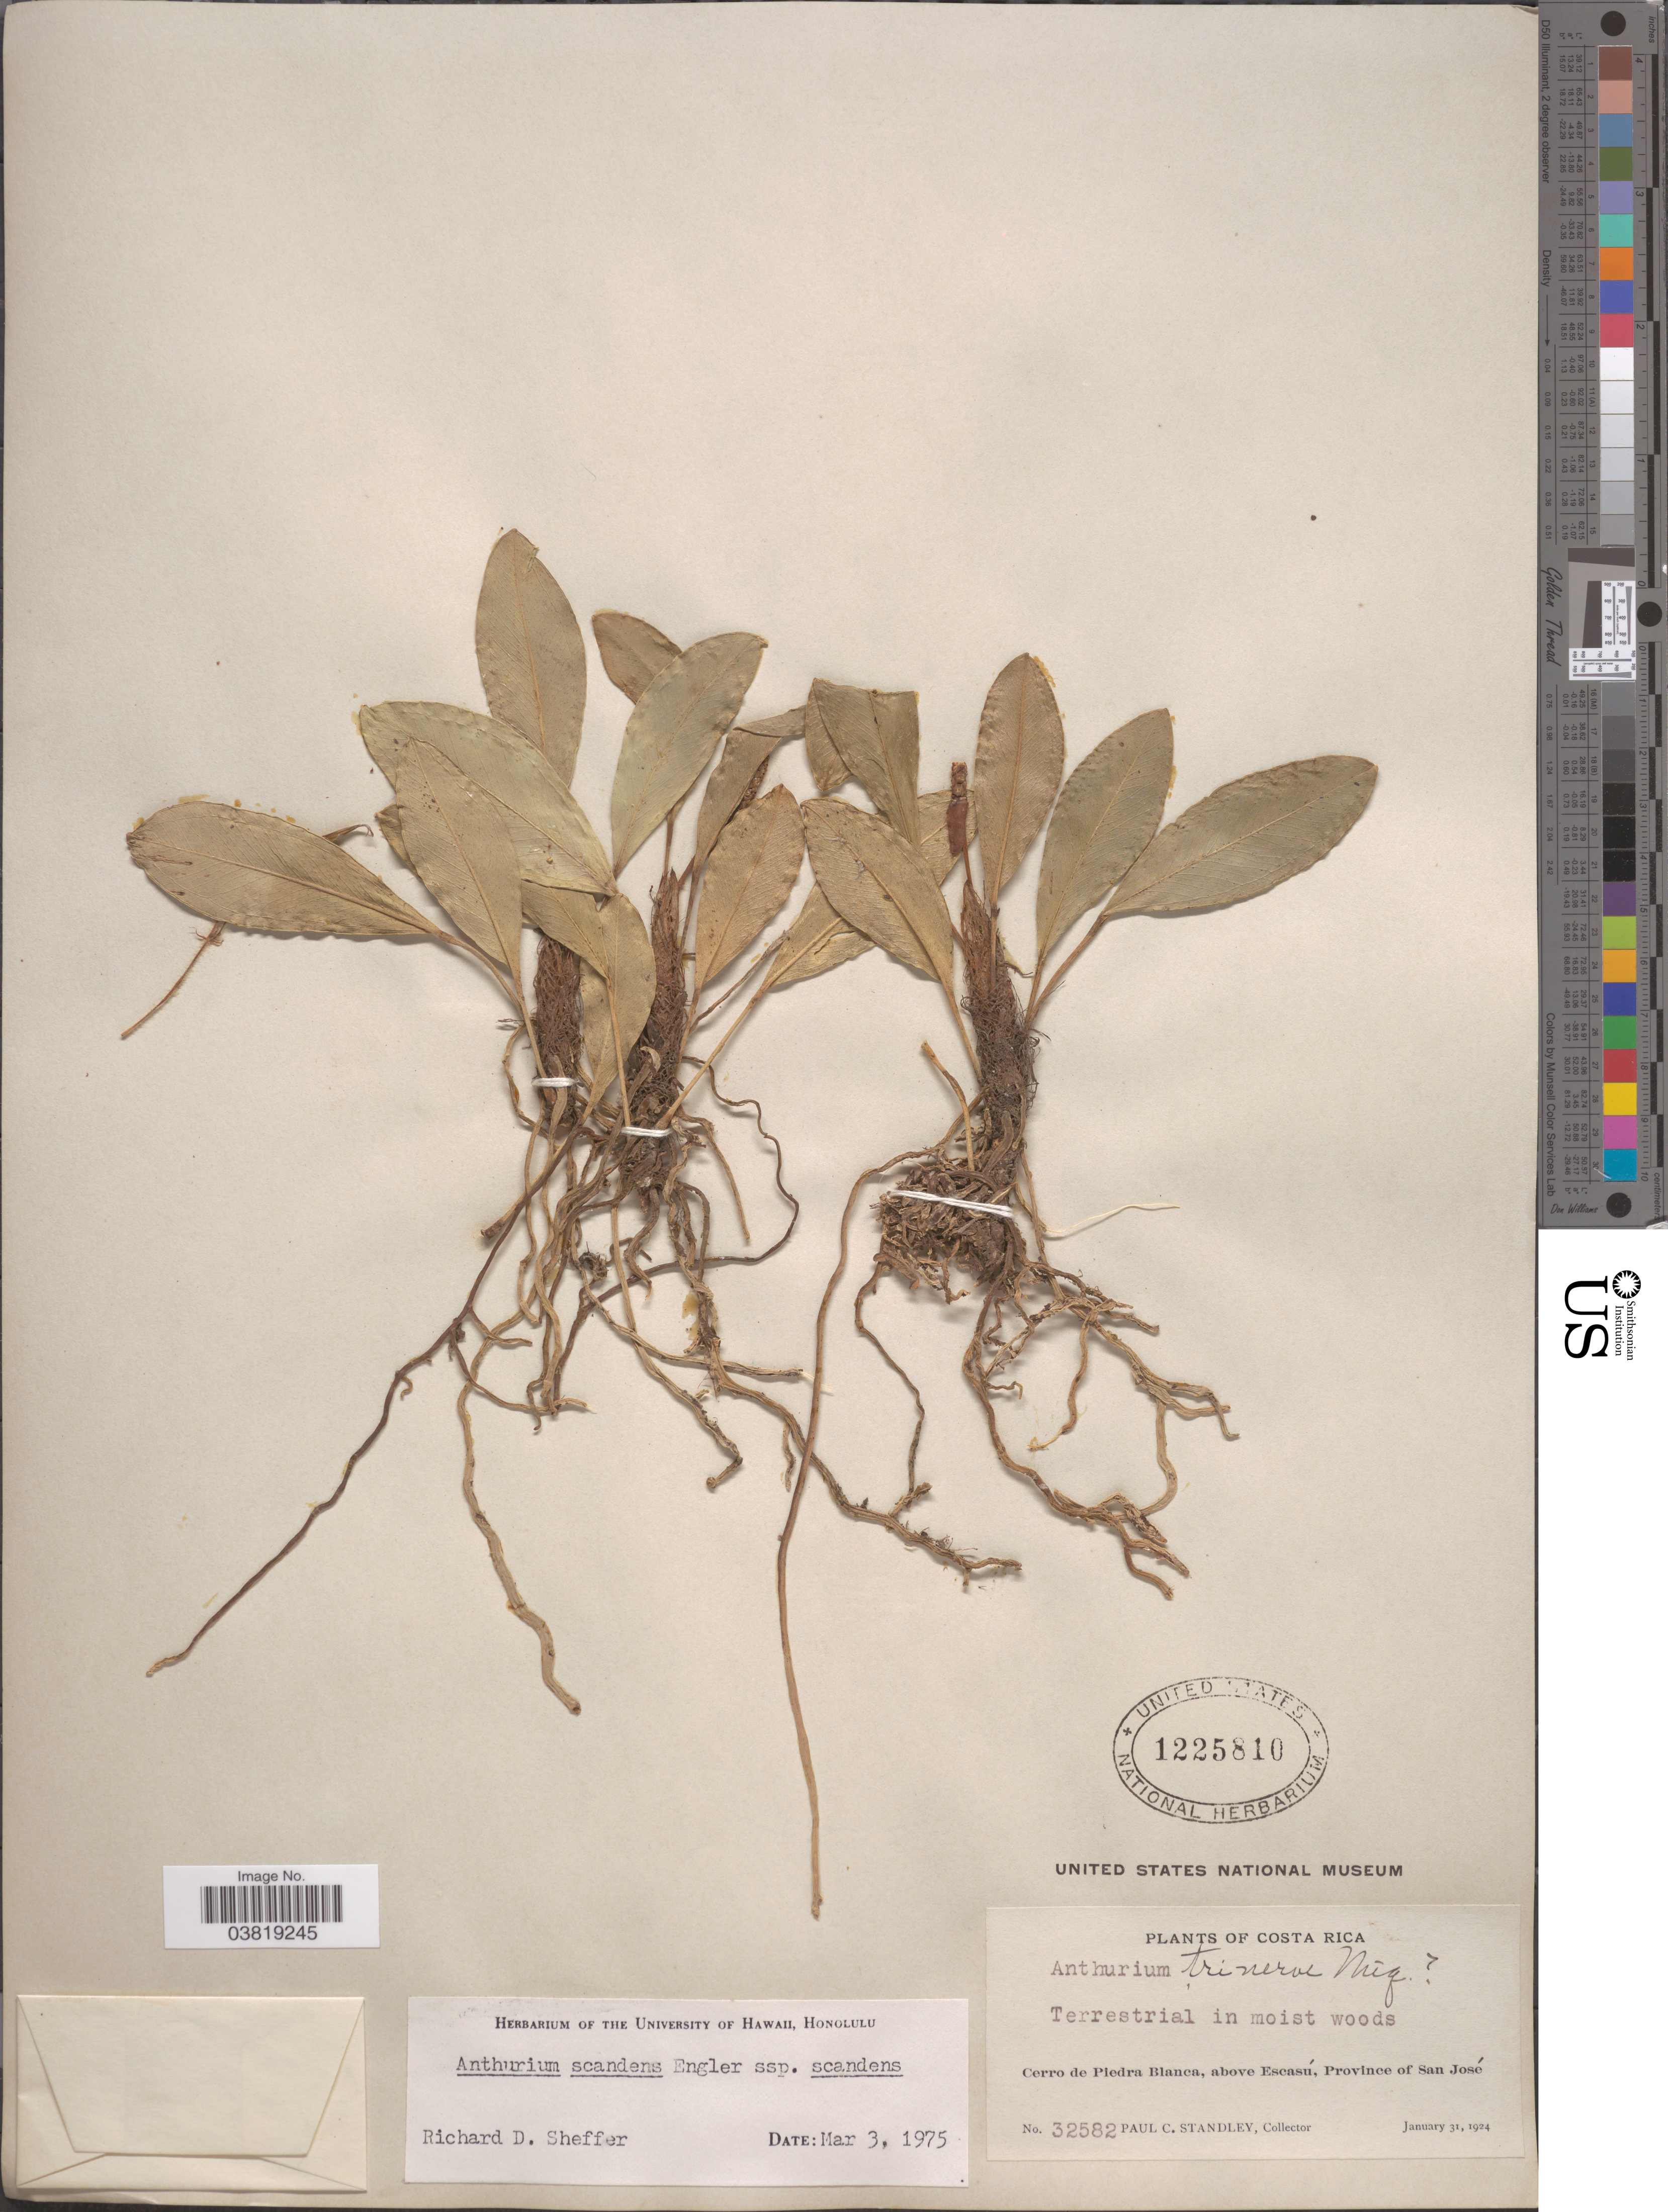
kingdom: Plantae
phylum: Tracheophyta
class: Liliopsida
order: Alismatales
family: Araceae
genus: Anthurium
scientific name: Anthurium scandens var. scandens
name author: (Aubl.) Engl.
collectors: P. C. Standley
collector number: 32582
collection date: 1924-01-31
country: Costa Rica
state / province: San José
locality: Cerro de Piedra Blanca, above Escasú.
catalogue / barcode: US 1225810